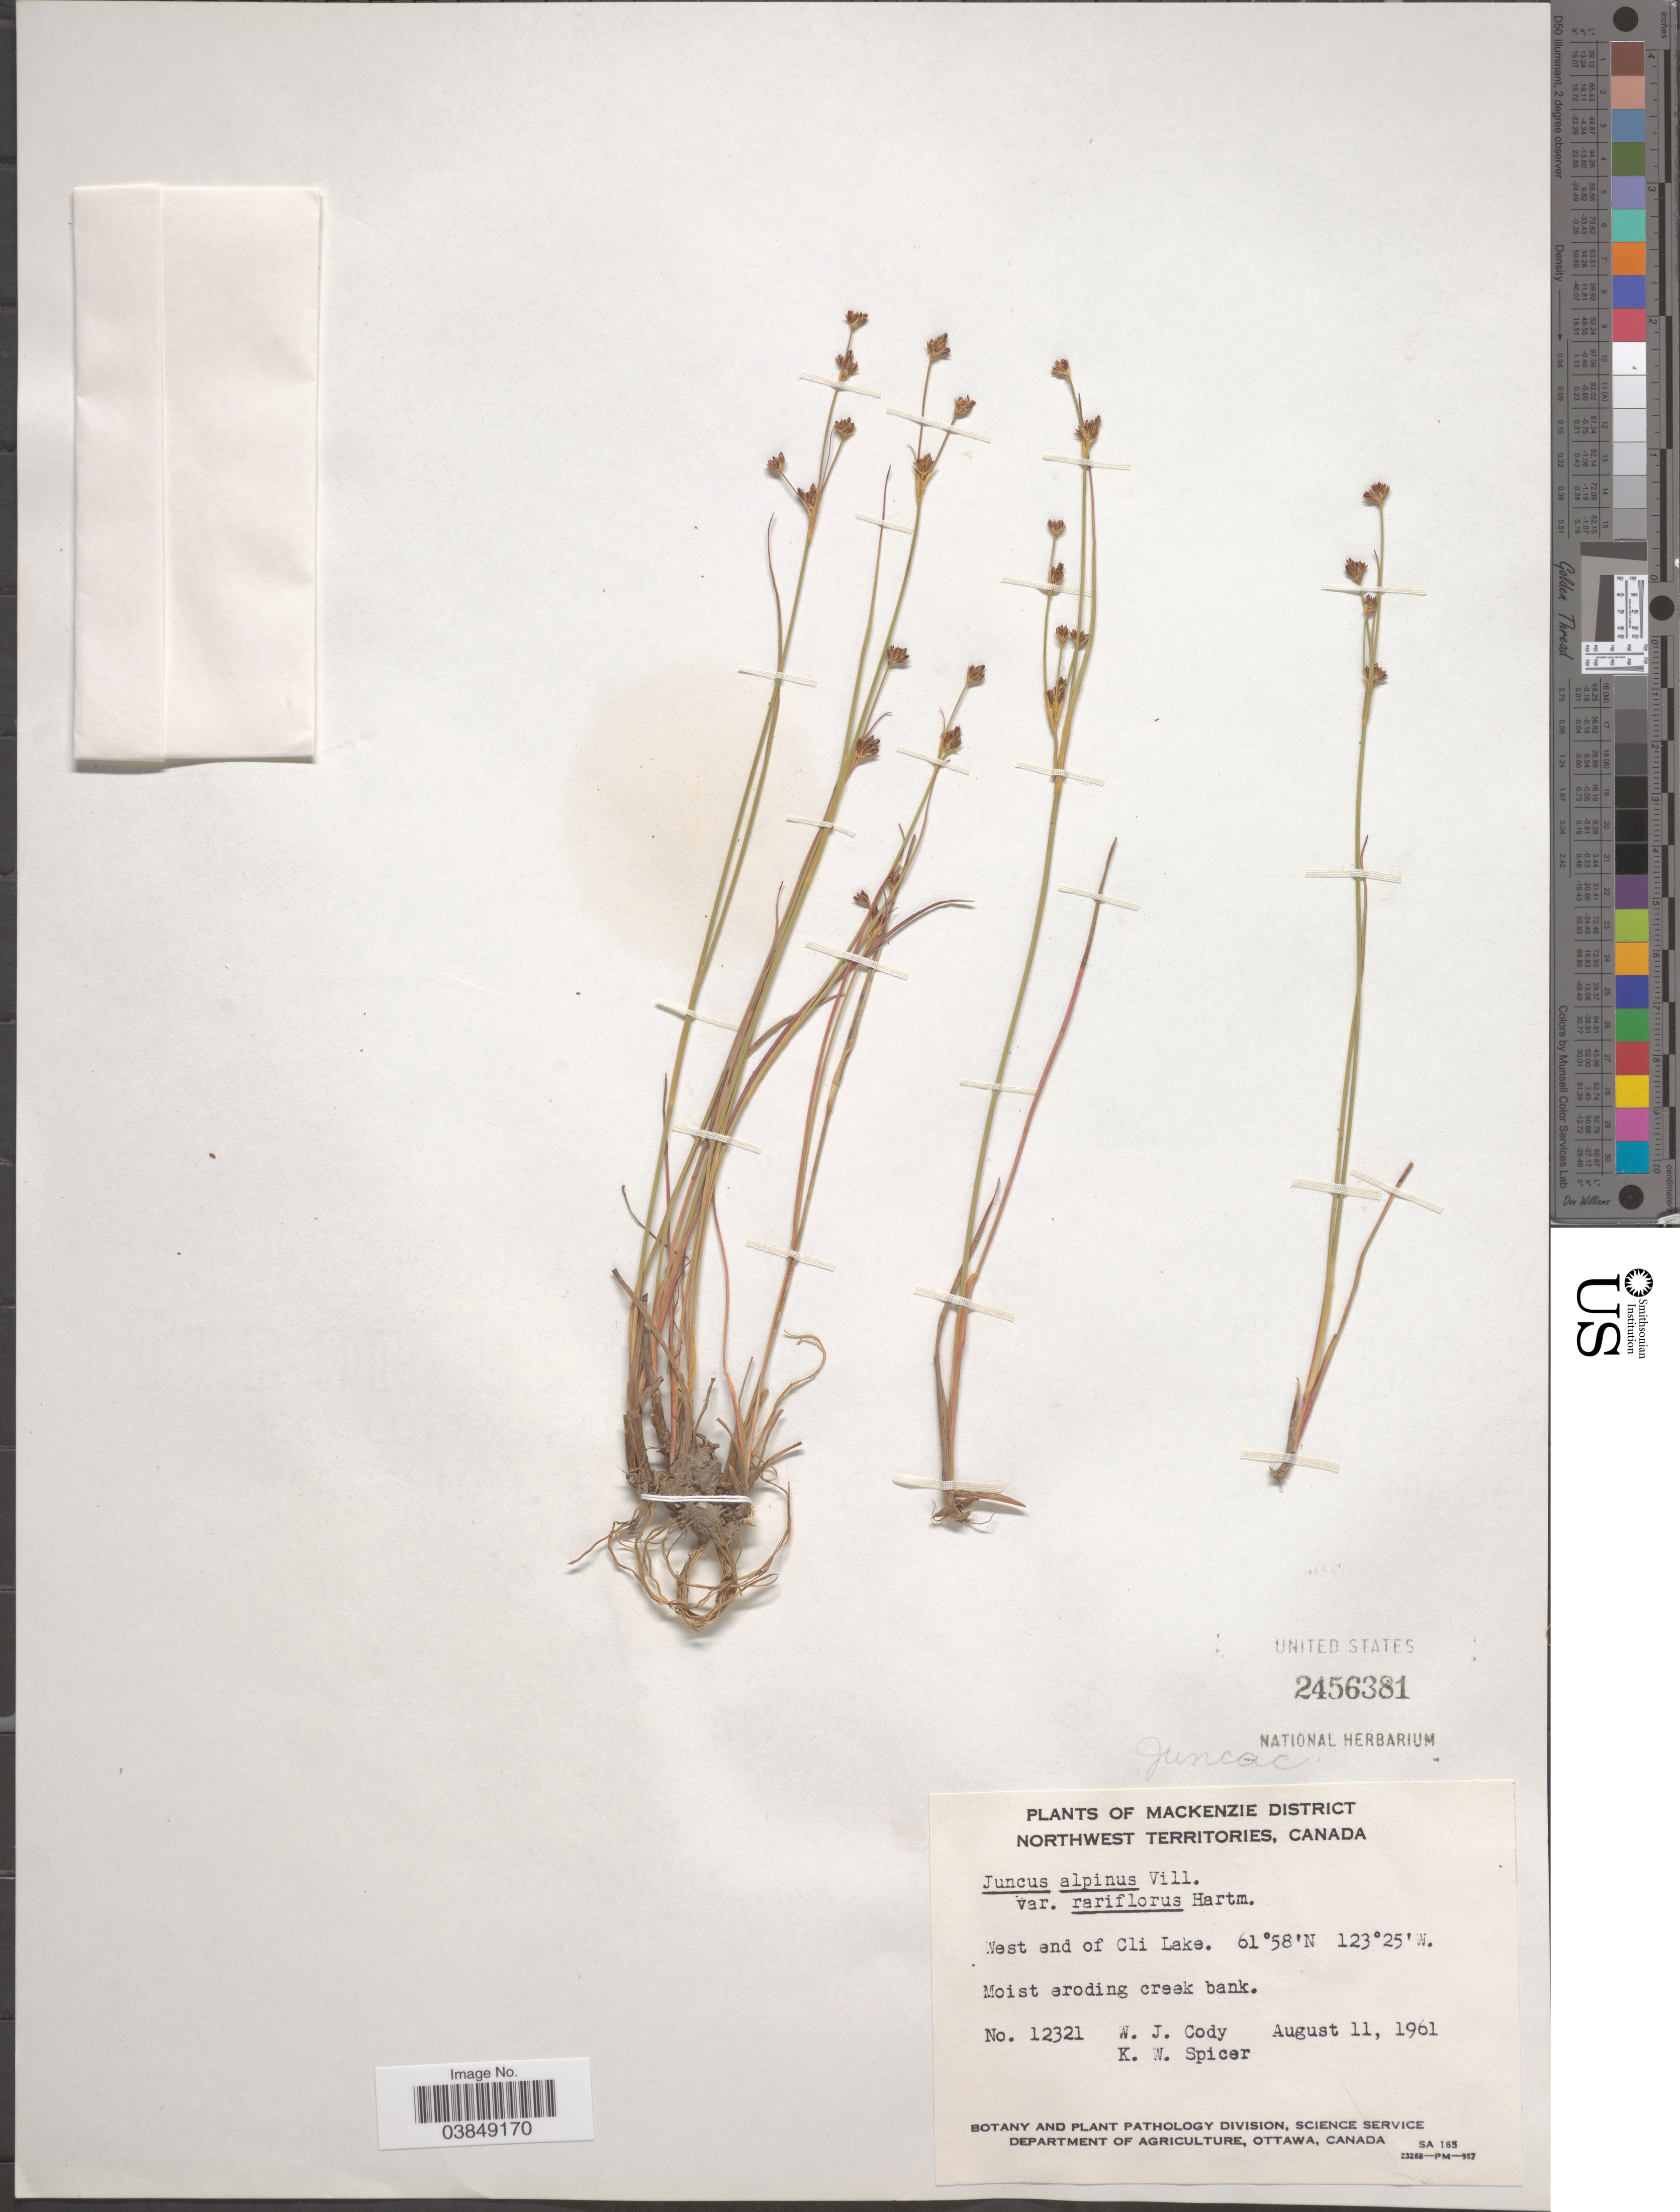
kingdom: Plantae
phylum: Tracheophyta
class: Liliopsida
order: Poales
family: Juncaceae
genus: Juncus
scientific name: Juncus alpinus var. rariflorus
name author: (Hartm.) Hartm.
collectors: W. Cody & K. Spicer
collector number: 12321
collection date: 1961-08-11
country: Canada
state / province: Northwest Territories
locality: Mackenzie District. West end of Cli Lake. Moist eroding creek bank.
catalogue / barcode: US 2456381